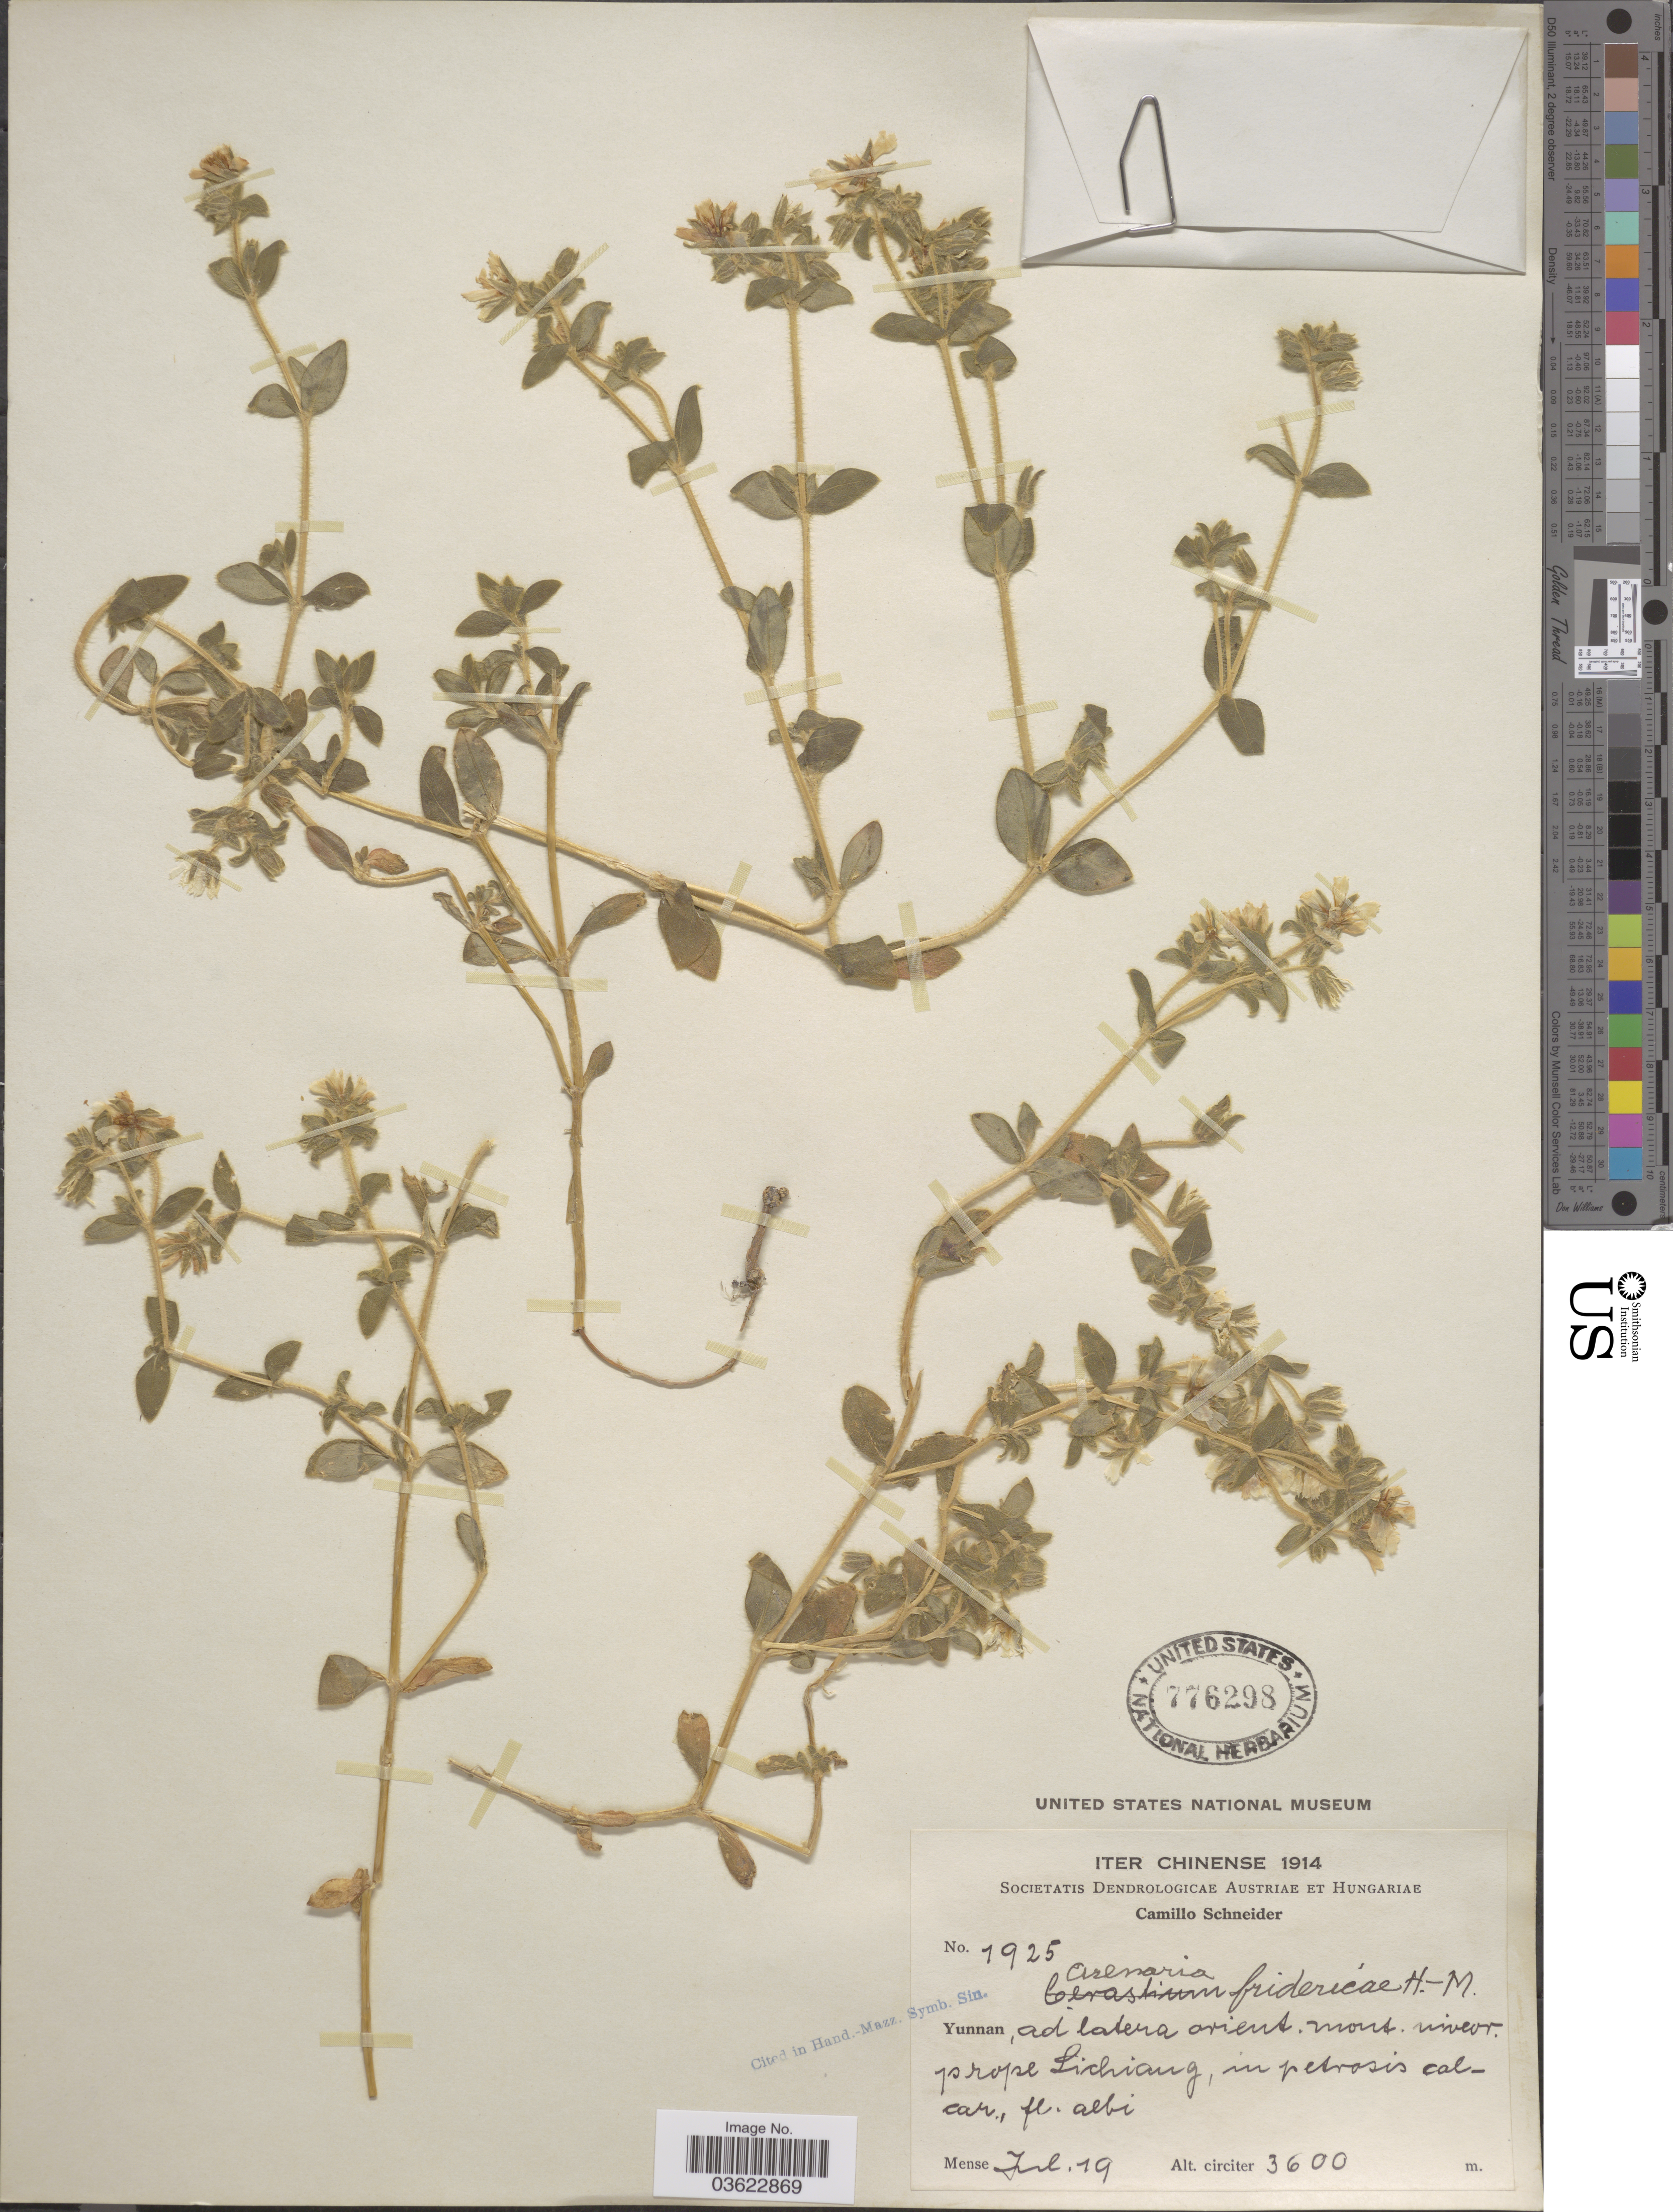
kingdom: Plantae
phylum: Tracheophyta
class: Magnoliopsida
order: Caryophyllales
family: Caryophyllaceae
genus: Arenaria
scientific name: Arenaria fredericae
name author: Hand.-Mazz.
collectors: C. K. Schneider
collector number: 1925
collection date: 1914-07-19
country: China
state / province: Yunnan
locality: Iter Chinense. Ad latera orient. mont. niveor. prope Lichiang, in petrosis calcar.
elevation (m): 3600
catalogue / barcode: US 776298